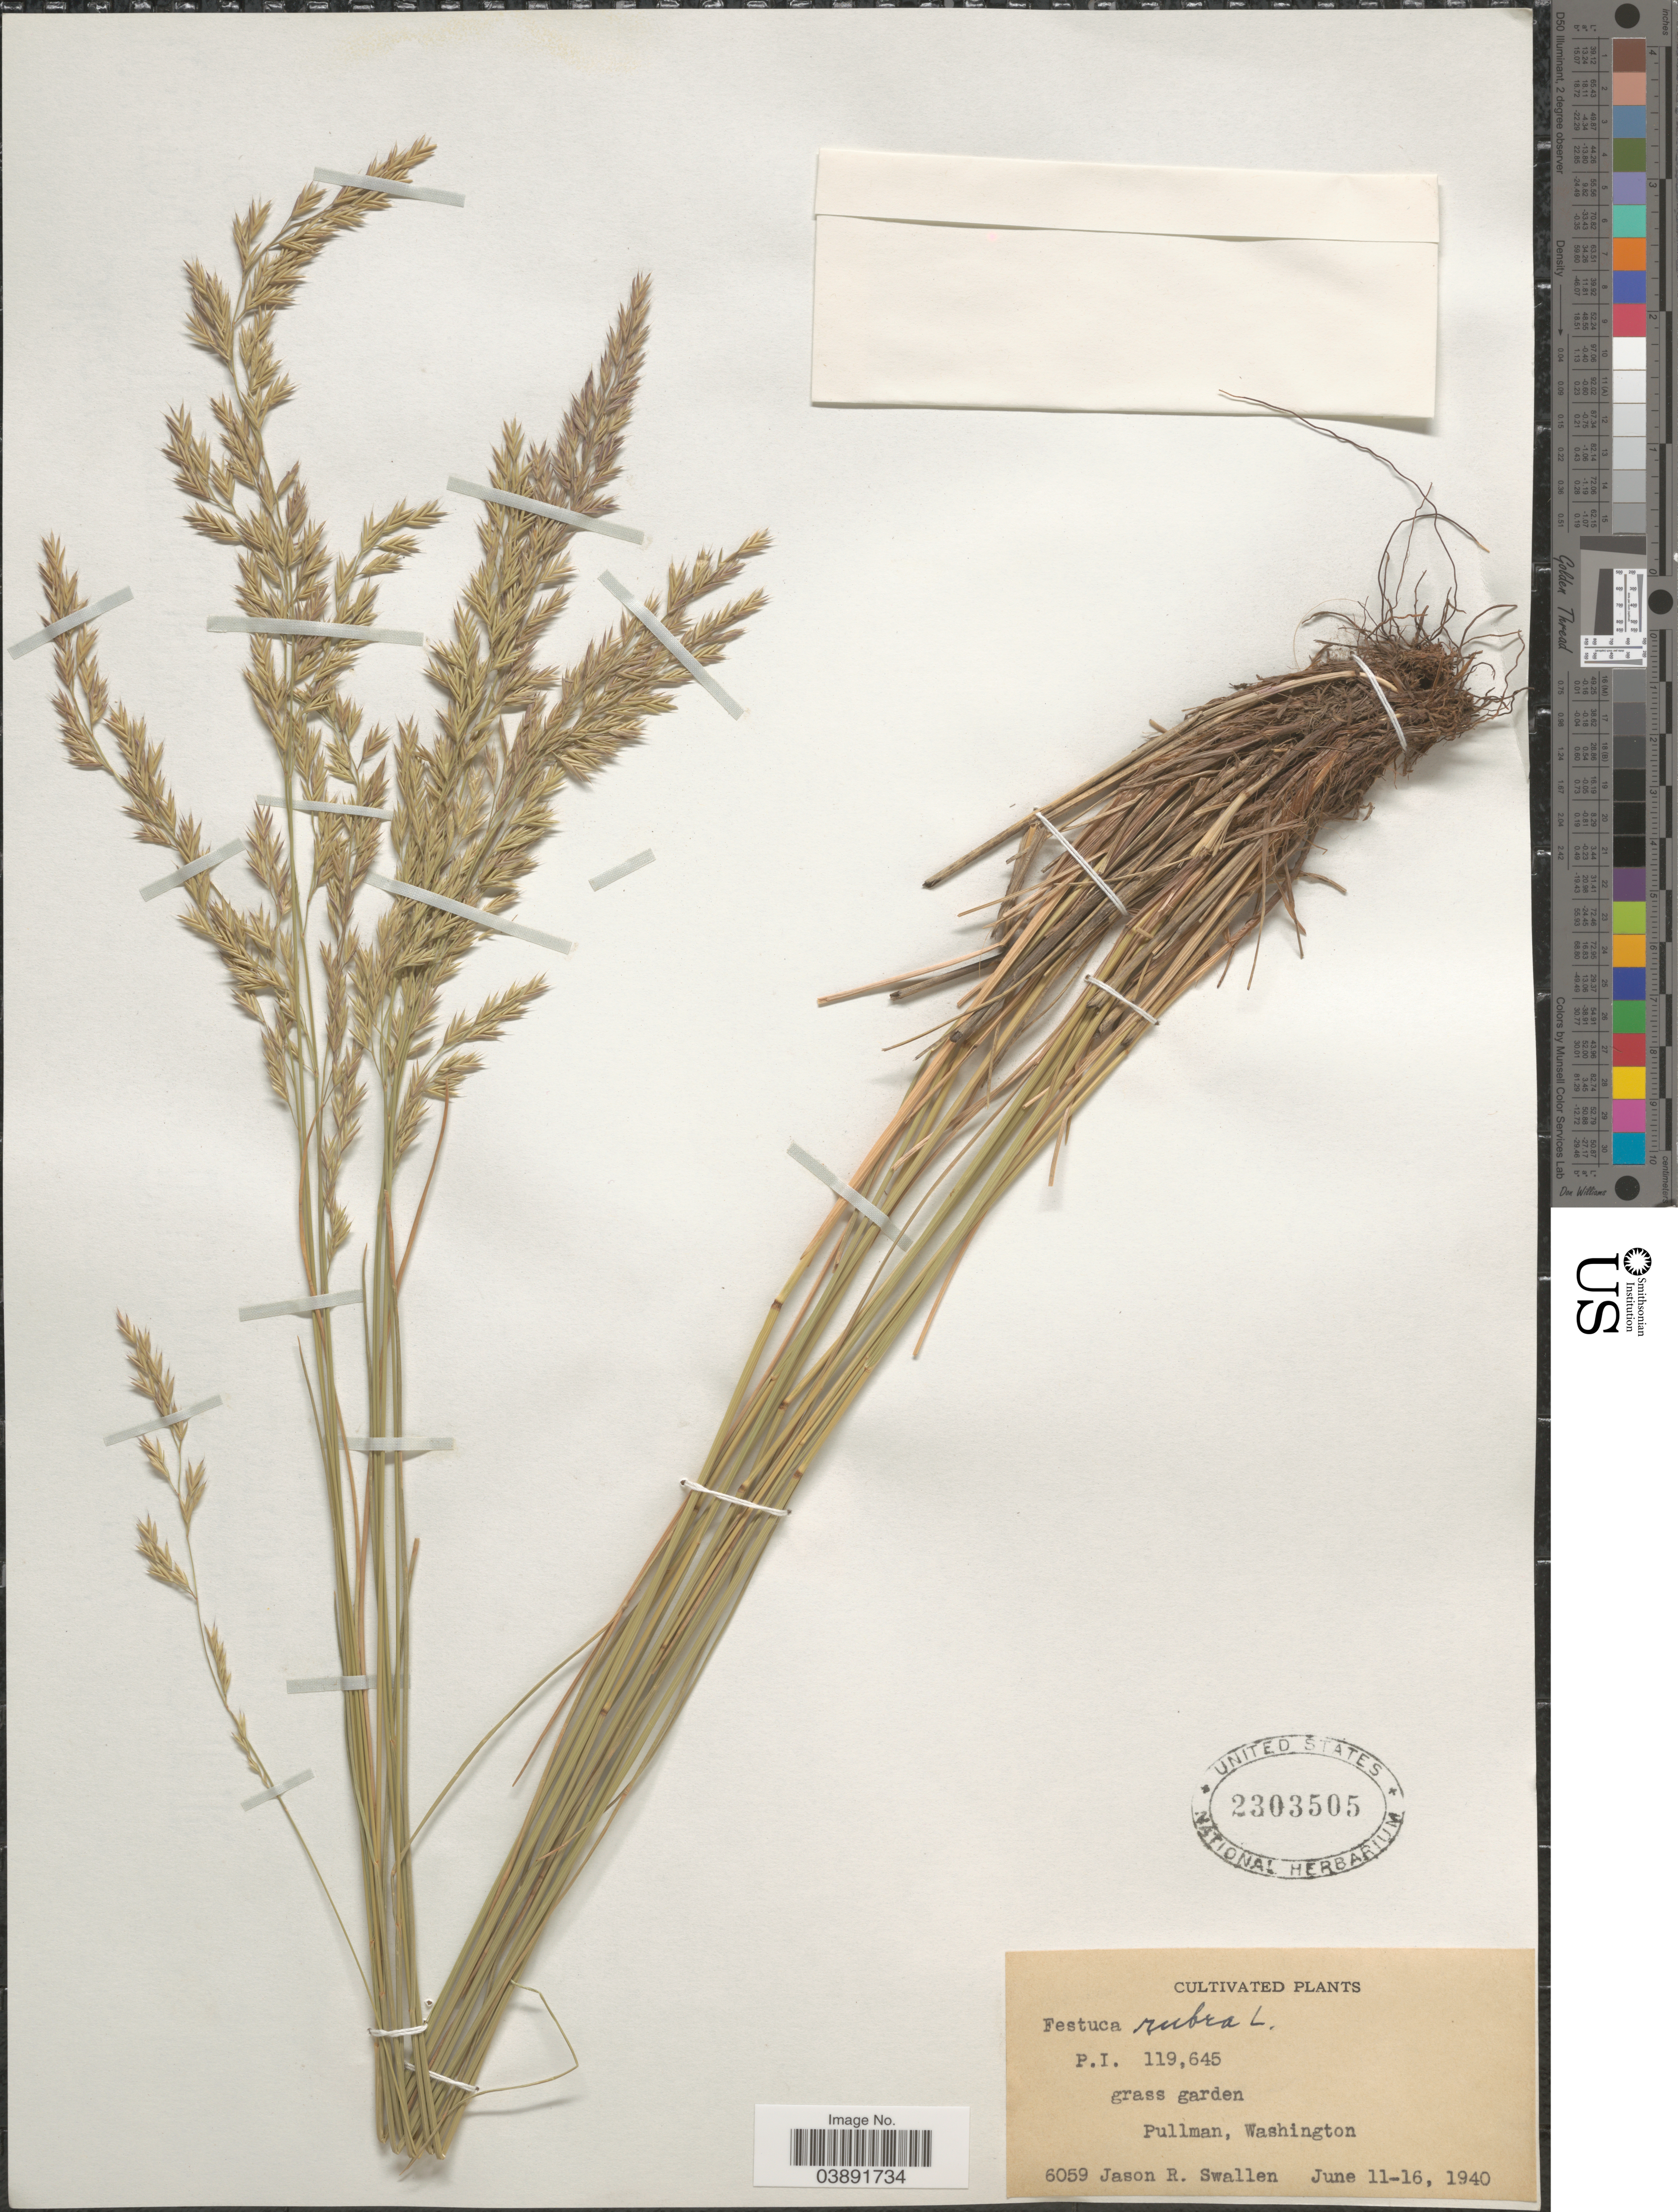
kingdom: Plantae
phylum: Tracheophyta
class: Liliopsida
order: Poales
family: Poaceae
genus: Festuca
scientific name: Festuca rubra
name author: L.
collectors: J. R. Swallen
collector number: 6059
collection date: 1940-06-11/1940-06-16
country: United States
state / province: Washington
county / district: Whitman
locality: Pullman.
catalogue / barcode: US 2303505